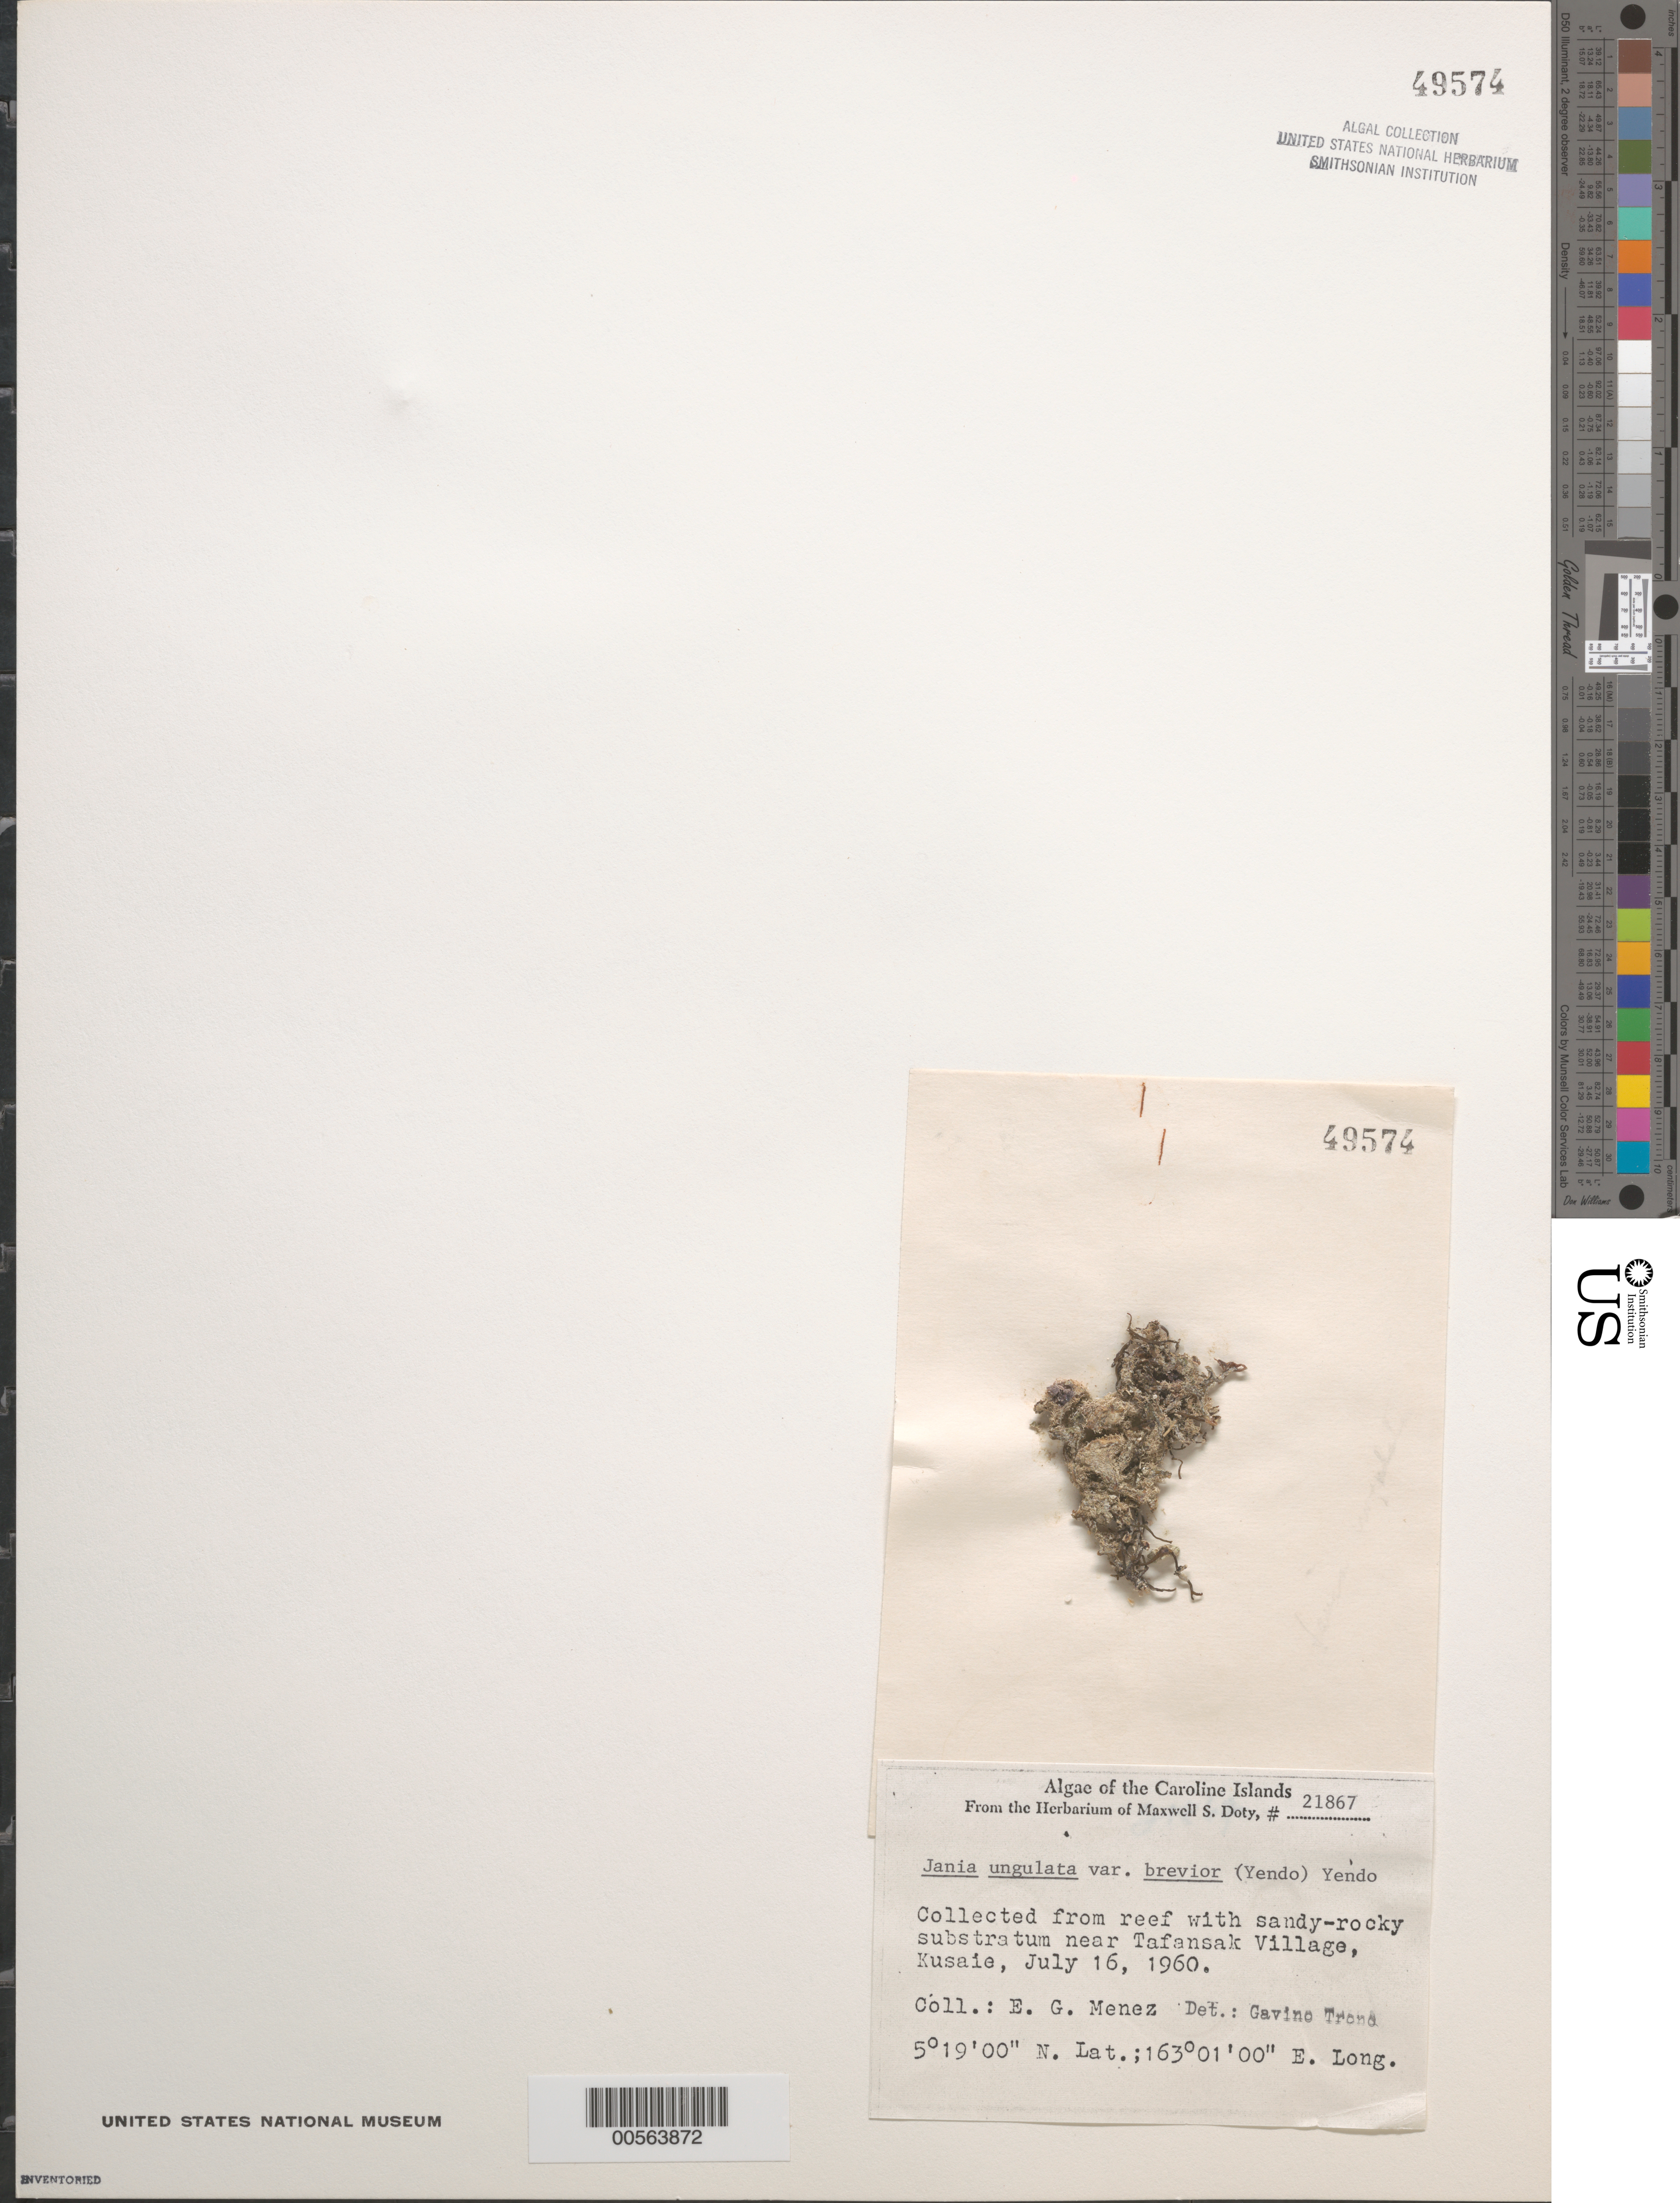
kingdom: Plantae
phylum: Rhodophyta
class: Florideophyceae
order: Corallinales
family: Corallinaceae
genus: Jania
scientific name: Jania ungulata var. brevior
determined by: Trono, Gavino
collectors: Meñez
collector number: MSD 21867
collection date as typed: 16 Jul 1960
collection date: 1960-07-16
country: Micronesia, Federated States of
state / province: Kosrae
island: Kosrae [Kusaie]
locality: Reef near Tafansak village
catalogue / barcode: US 49574